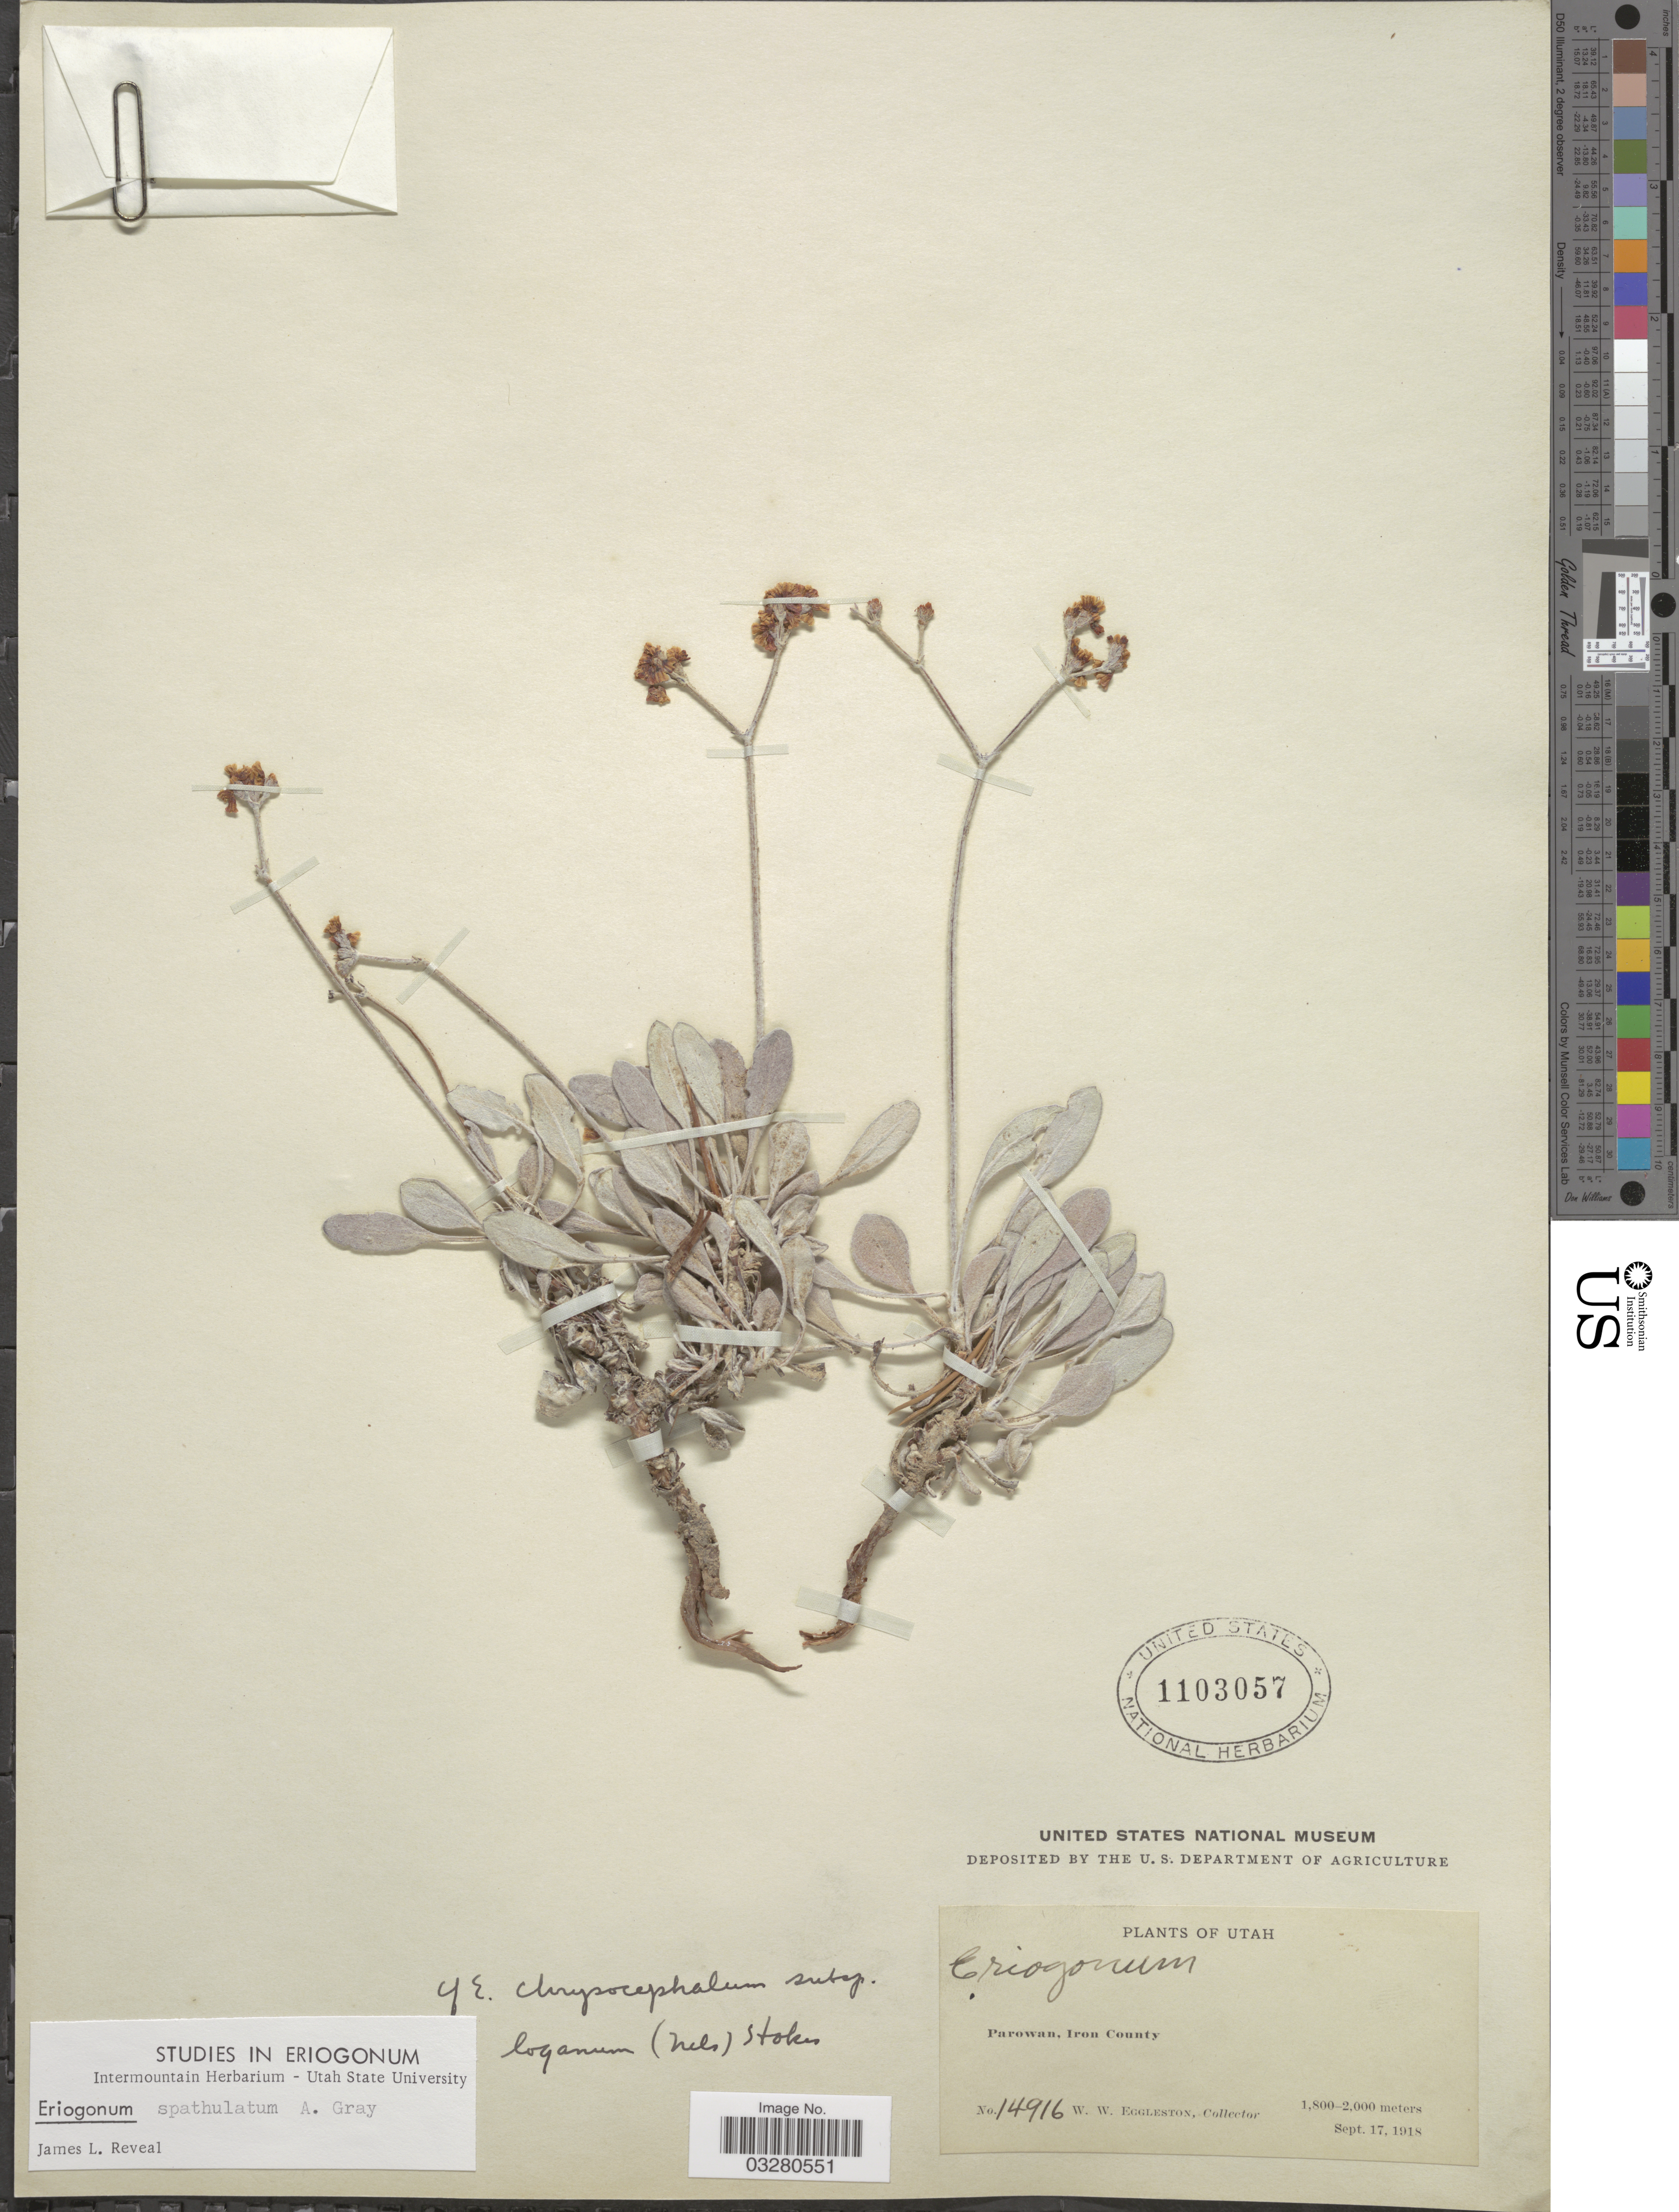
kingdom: Plantae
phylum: Tracheophyta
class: Magnoliopsida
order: Caryophyllales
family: Polygonaceae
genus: Eriogonum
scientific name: Eriogonum spathulatum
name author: A. Gray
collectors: W. W. Eggleston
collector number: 14916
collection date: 1918-09-17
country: United States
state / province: Utah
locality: Parowan, Iron County.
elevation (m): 1800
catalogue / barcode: US 1103057